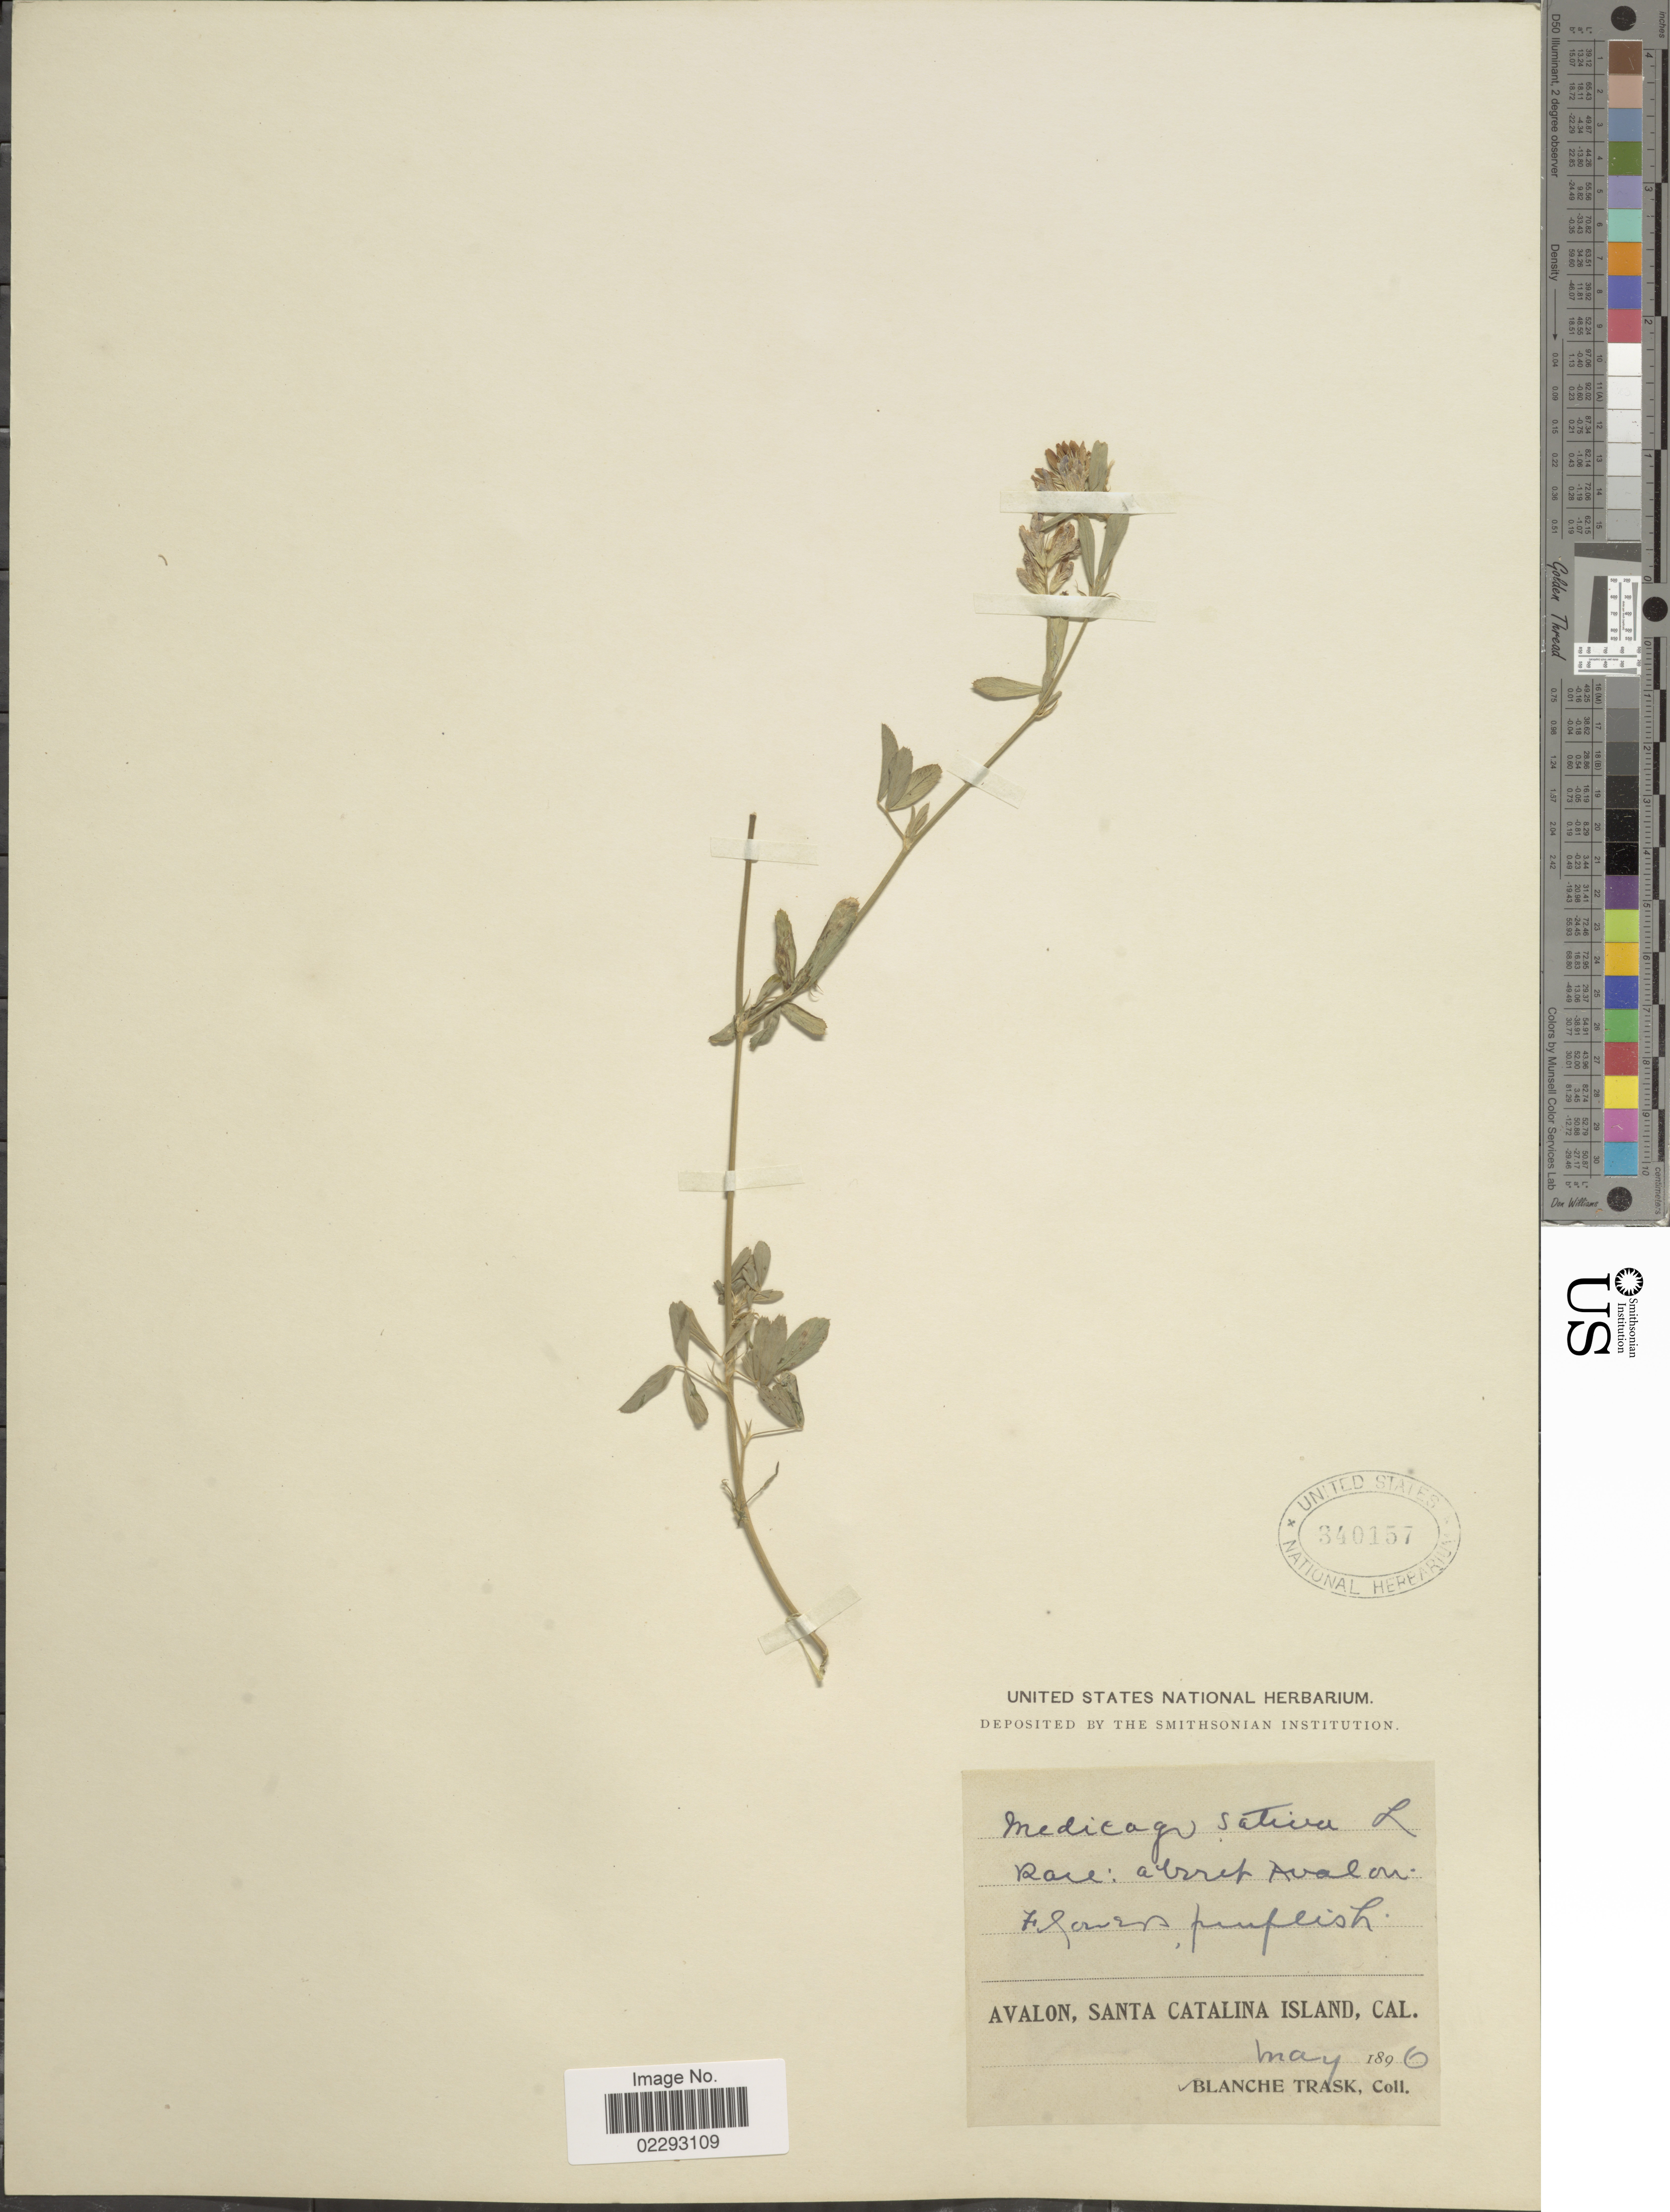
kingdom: Plantae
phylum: Tracheophyta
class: Magnoliopsida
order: Fabales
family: Fabaceae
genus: Medicago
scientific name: Medicago sativa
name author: L.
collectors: B. Trask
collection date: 1890-05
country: United States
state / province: California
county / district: Los Angeles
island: Santa Catalina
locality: Avalon, Santa Catalina Island, Cal.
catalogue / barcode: US 340157